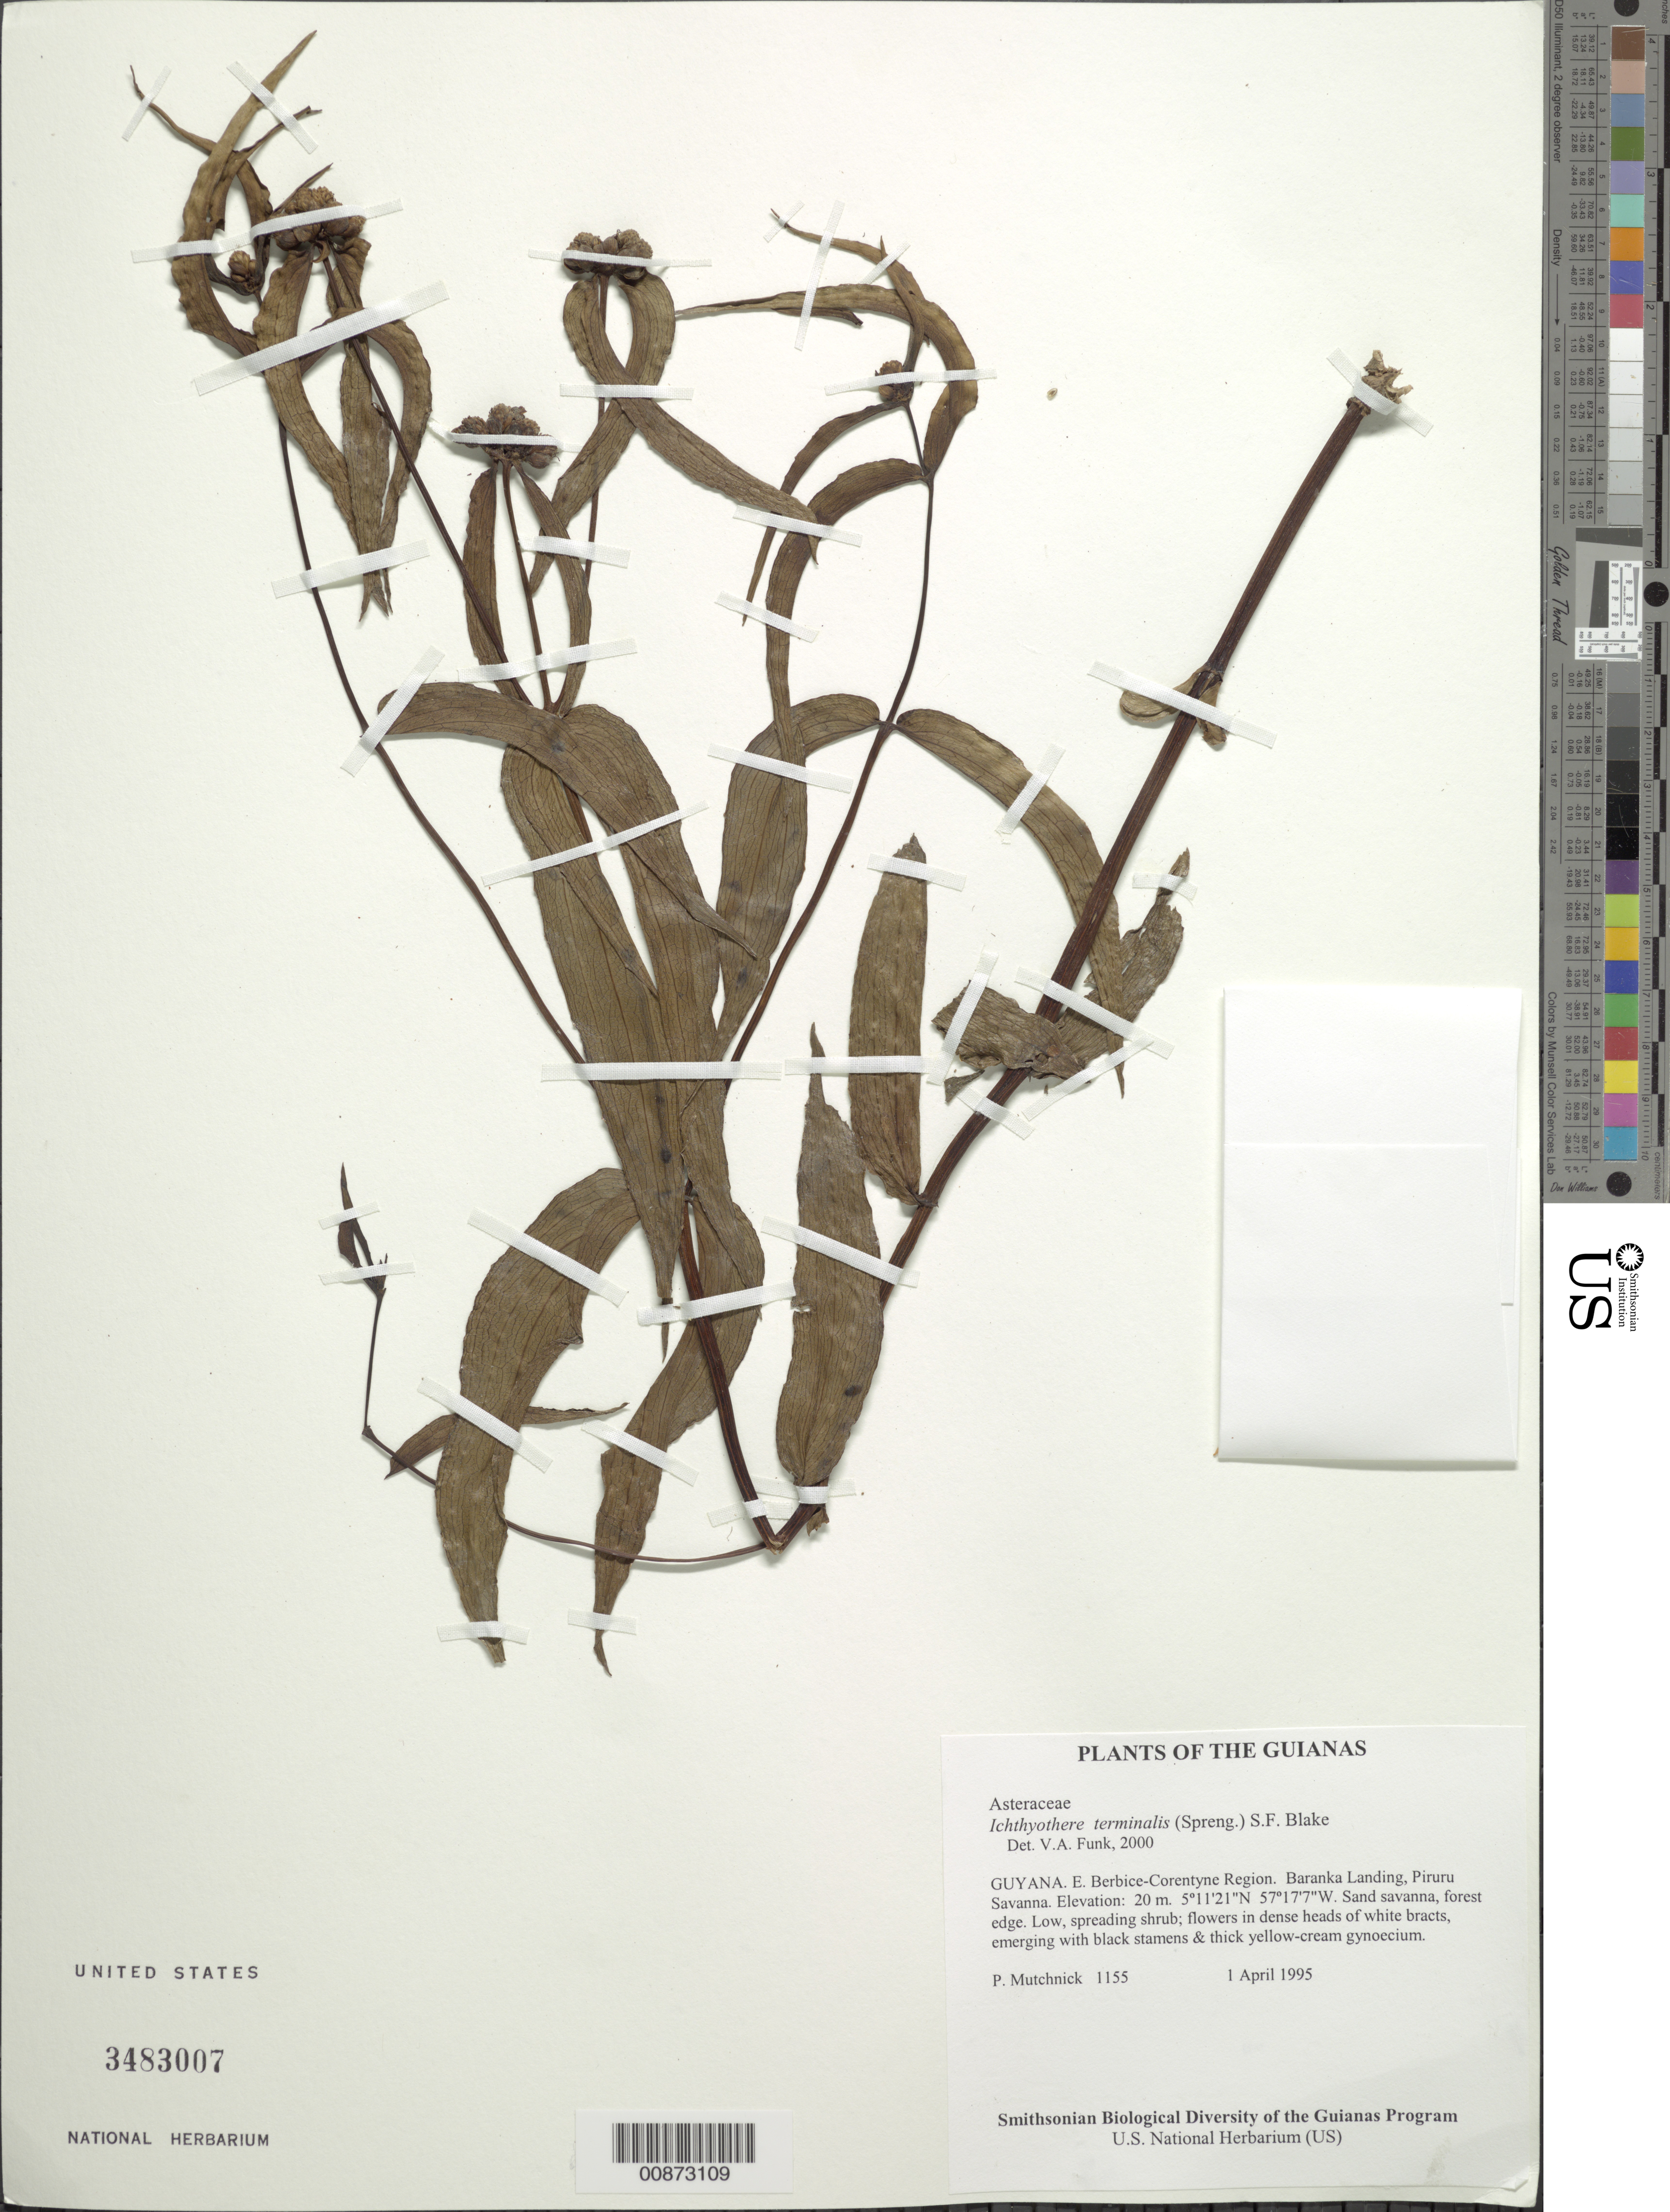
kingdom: Plantae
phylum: Tracheophyta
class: Magnoliopsida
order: Asterales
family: Asteraceae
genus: Ichthyothere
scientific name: Ichthyothere terminalis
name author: (Spreng.) S.F. Blake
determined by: Funk, Vicki A., (BOT), Smithsonian Institution - National Museum of Natural History (UNITED STATES)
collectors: P. Mutchnick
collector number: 1155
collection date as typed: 1 April 1995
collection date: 1995-04-01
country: Guyana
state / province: E. Berbice-Corentyne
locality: Baranka Landing, Piruru Savanna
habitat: Sand savanna, forest edge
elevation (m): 20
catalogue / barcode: US 3483007